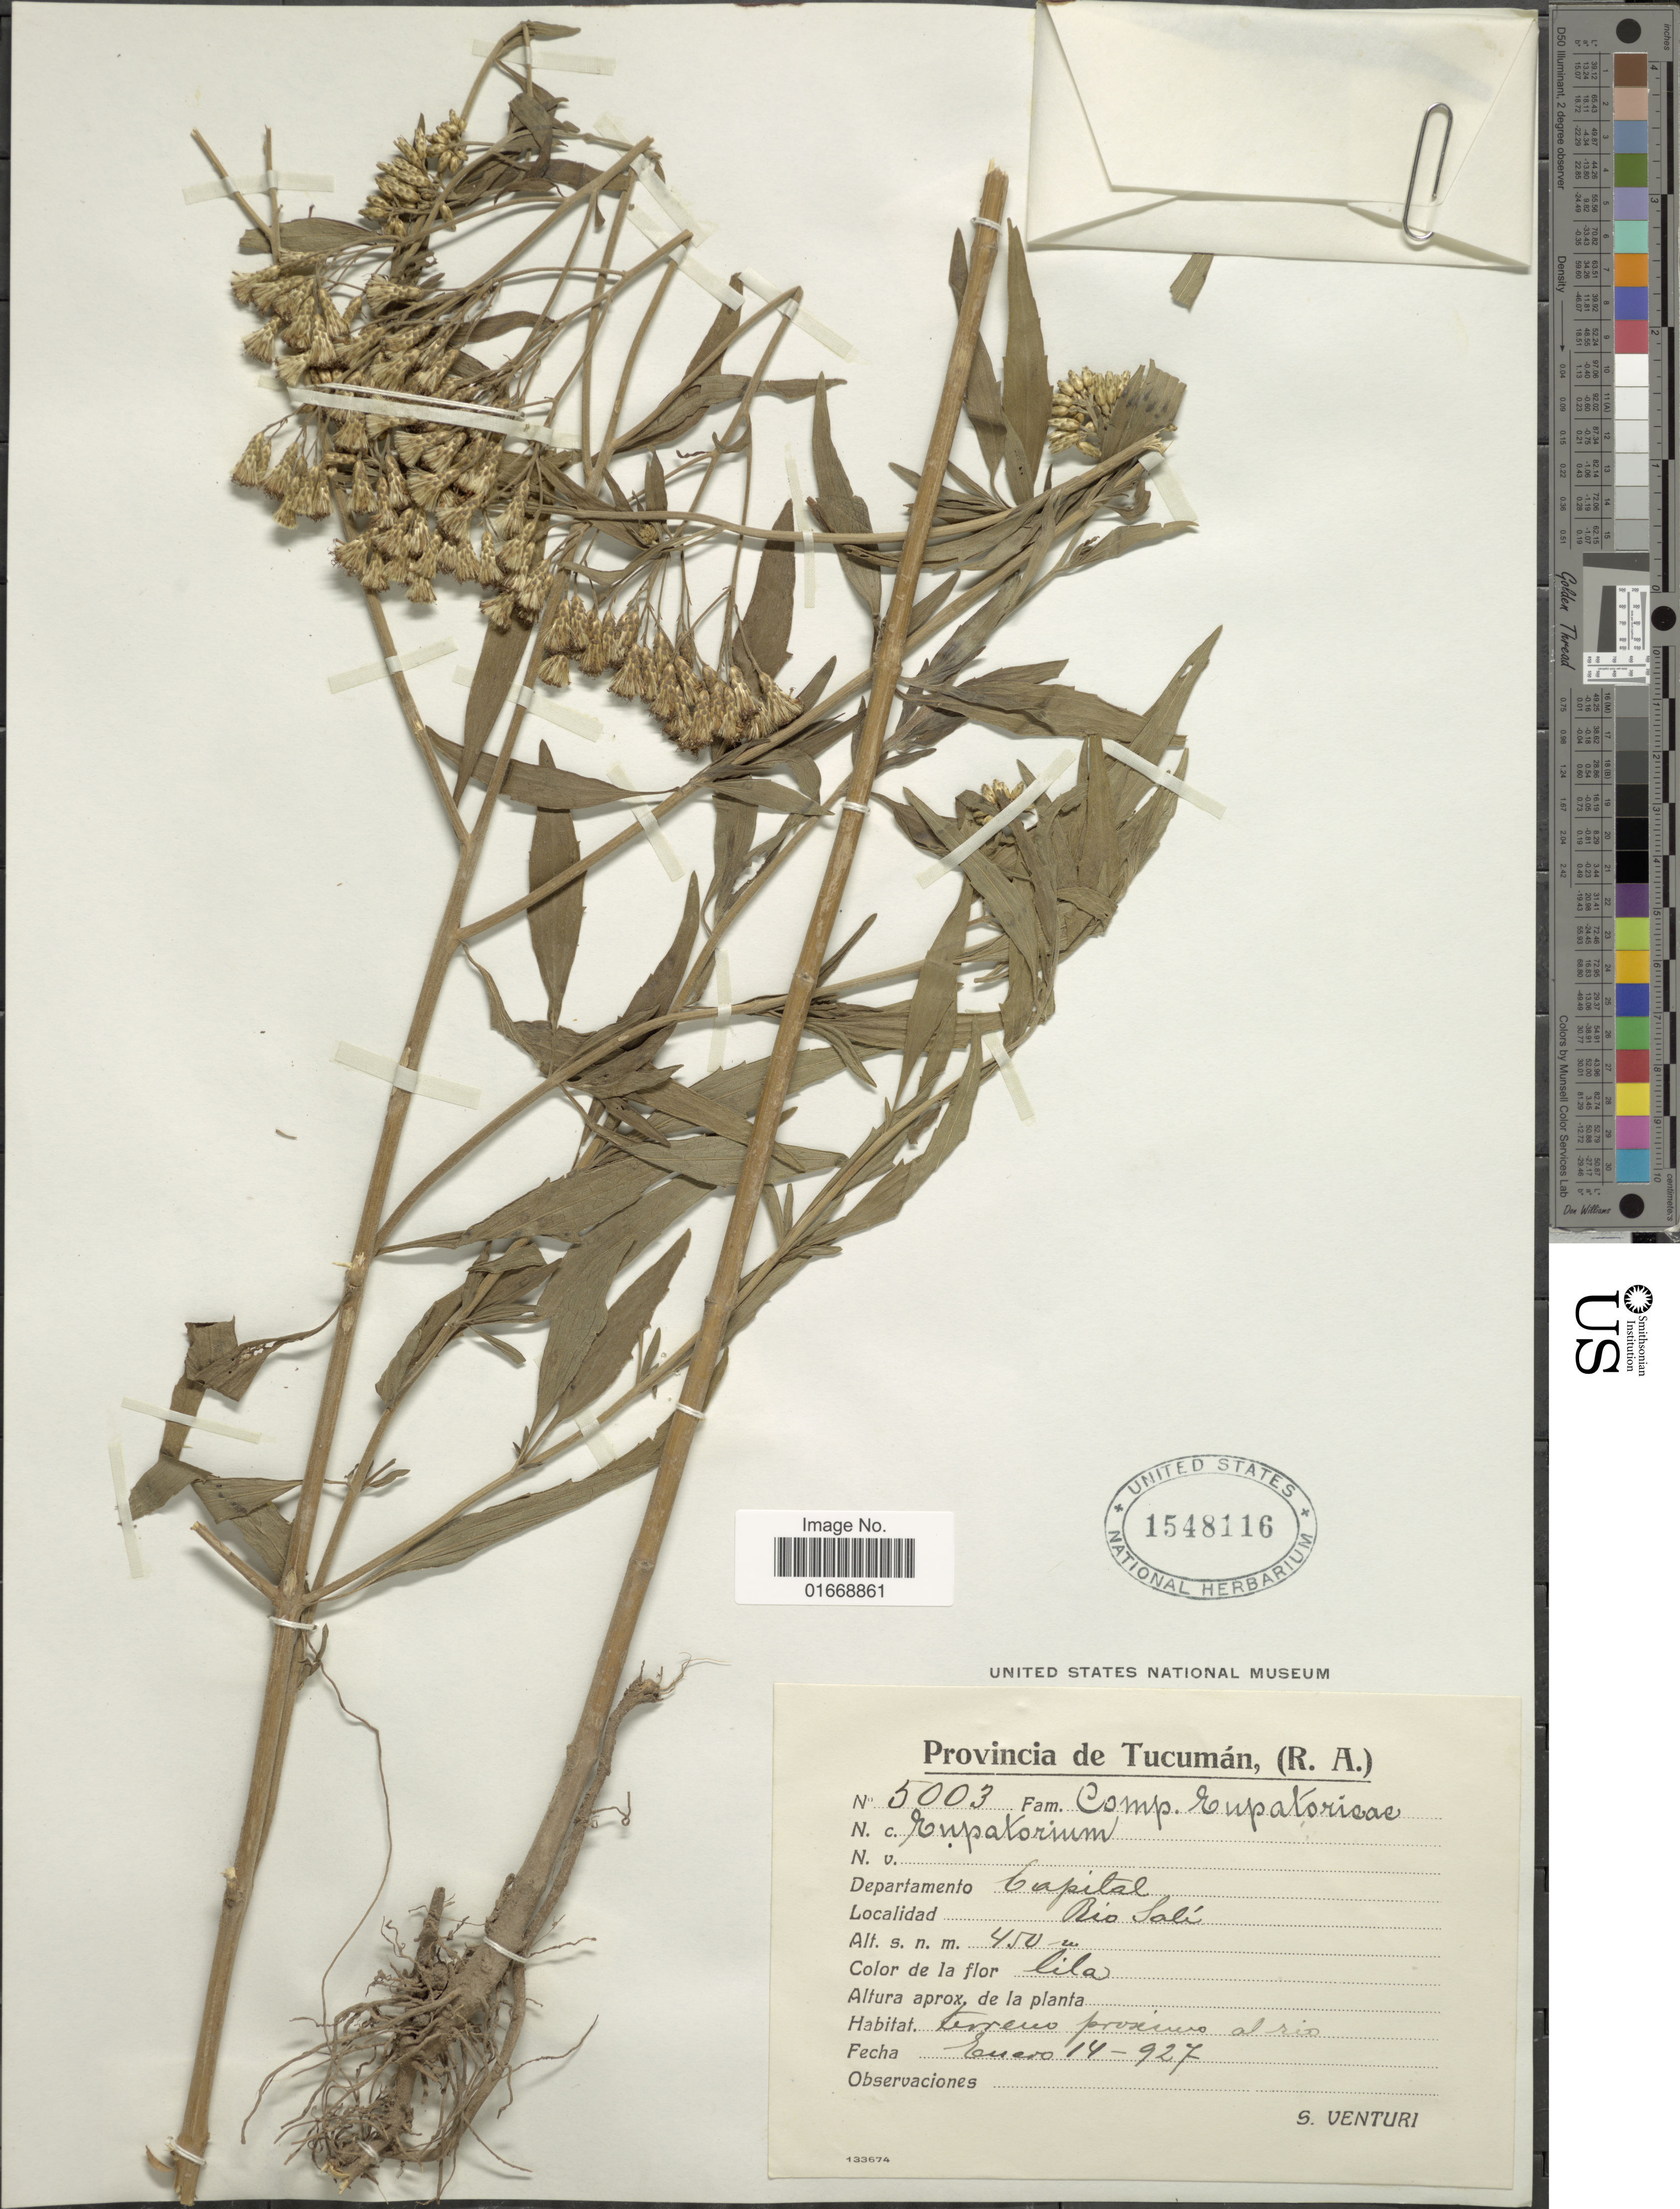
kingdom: Plantae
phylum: Tracheophyta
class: Magnoliopsida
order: Asterales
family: Asteraceae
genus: Chromolaena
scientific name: Chromolaena sp.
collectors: S. Venturi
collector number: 5003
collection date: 1927-01-14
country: Argentina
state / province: Tucuman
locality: Departamento Capital, Rio Sali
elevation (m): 450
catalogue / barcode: US 1548116